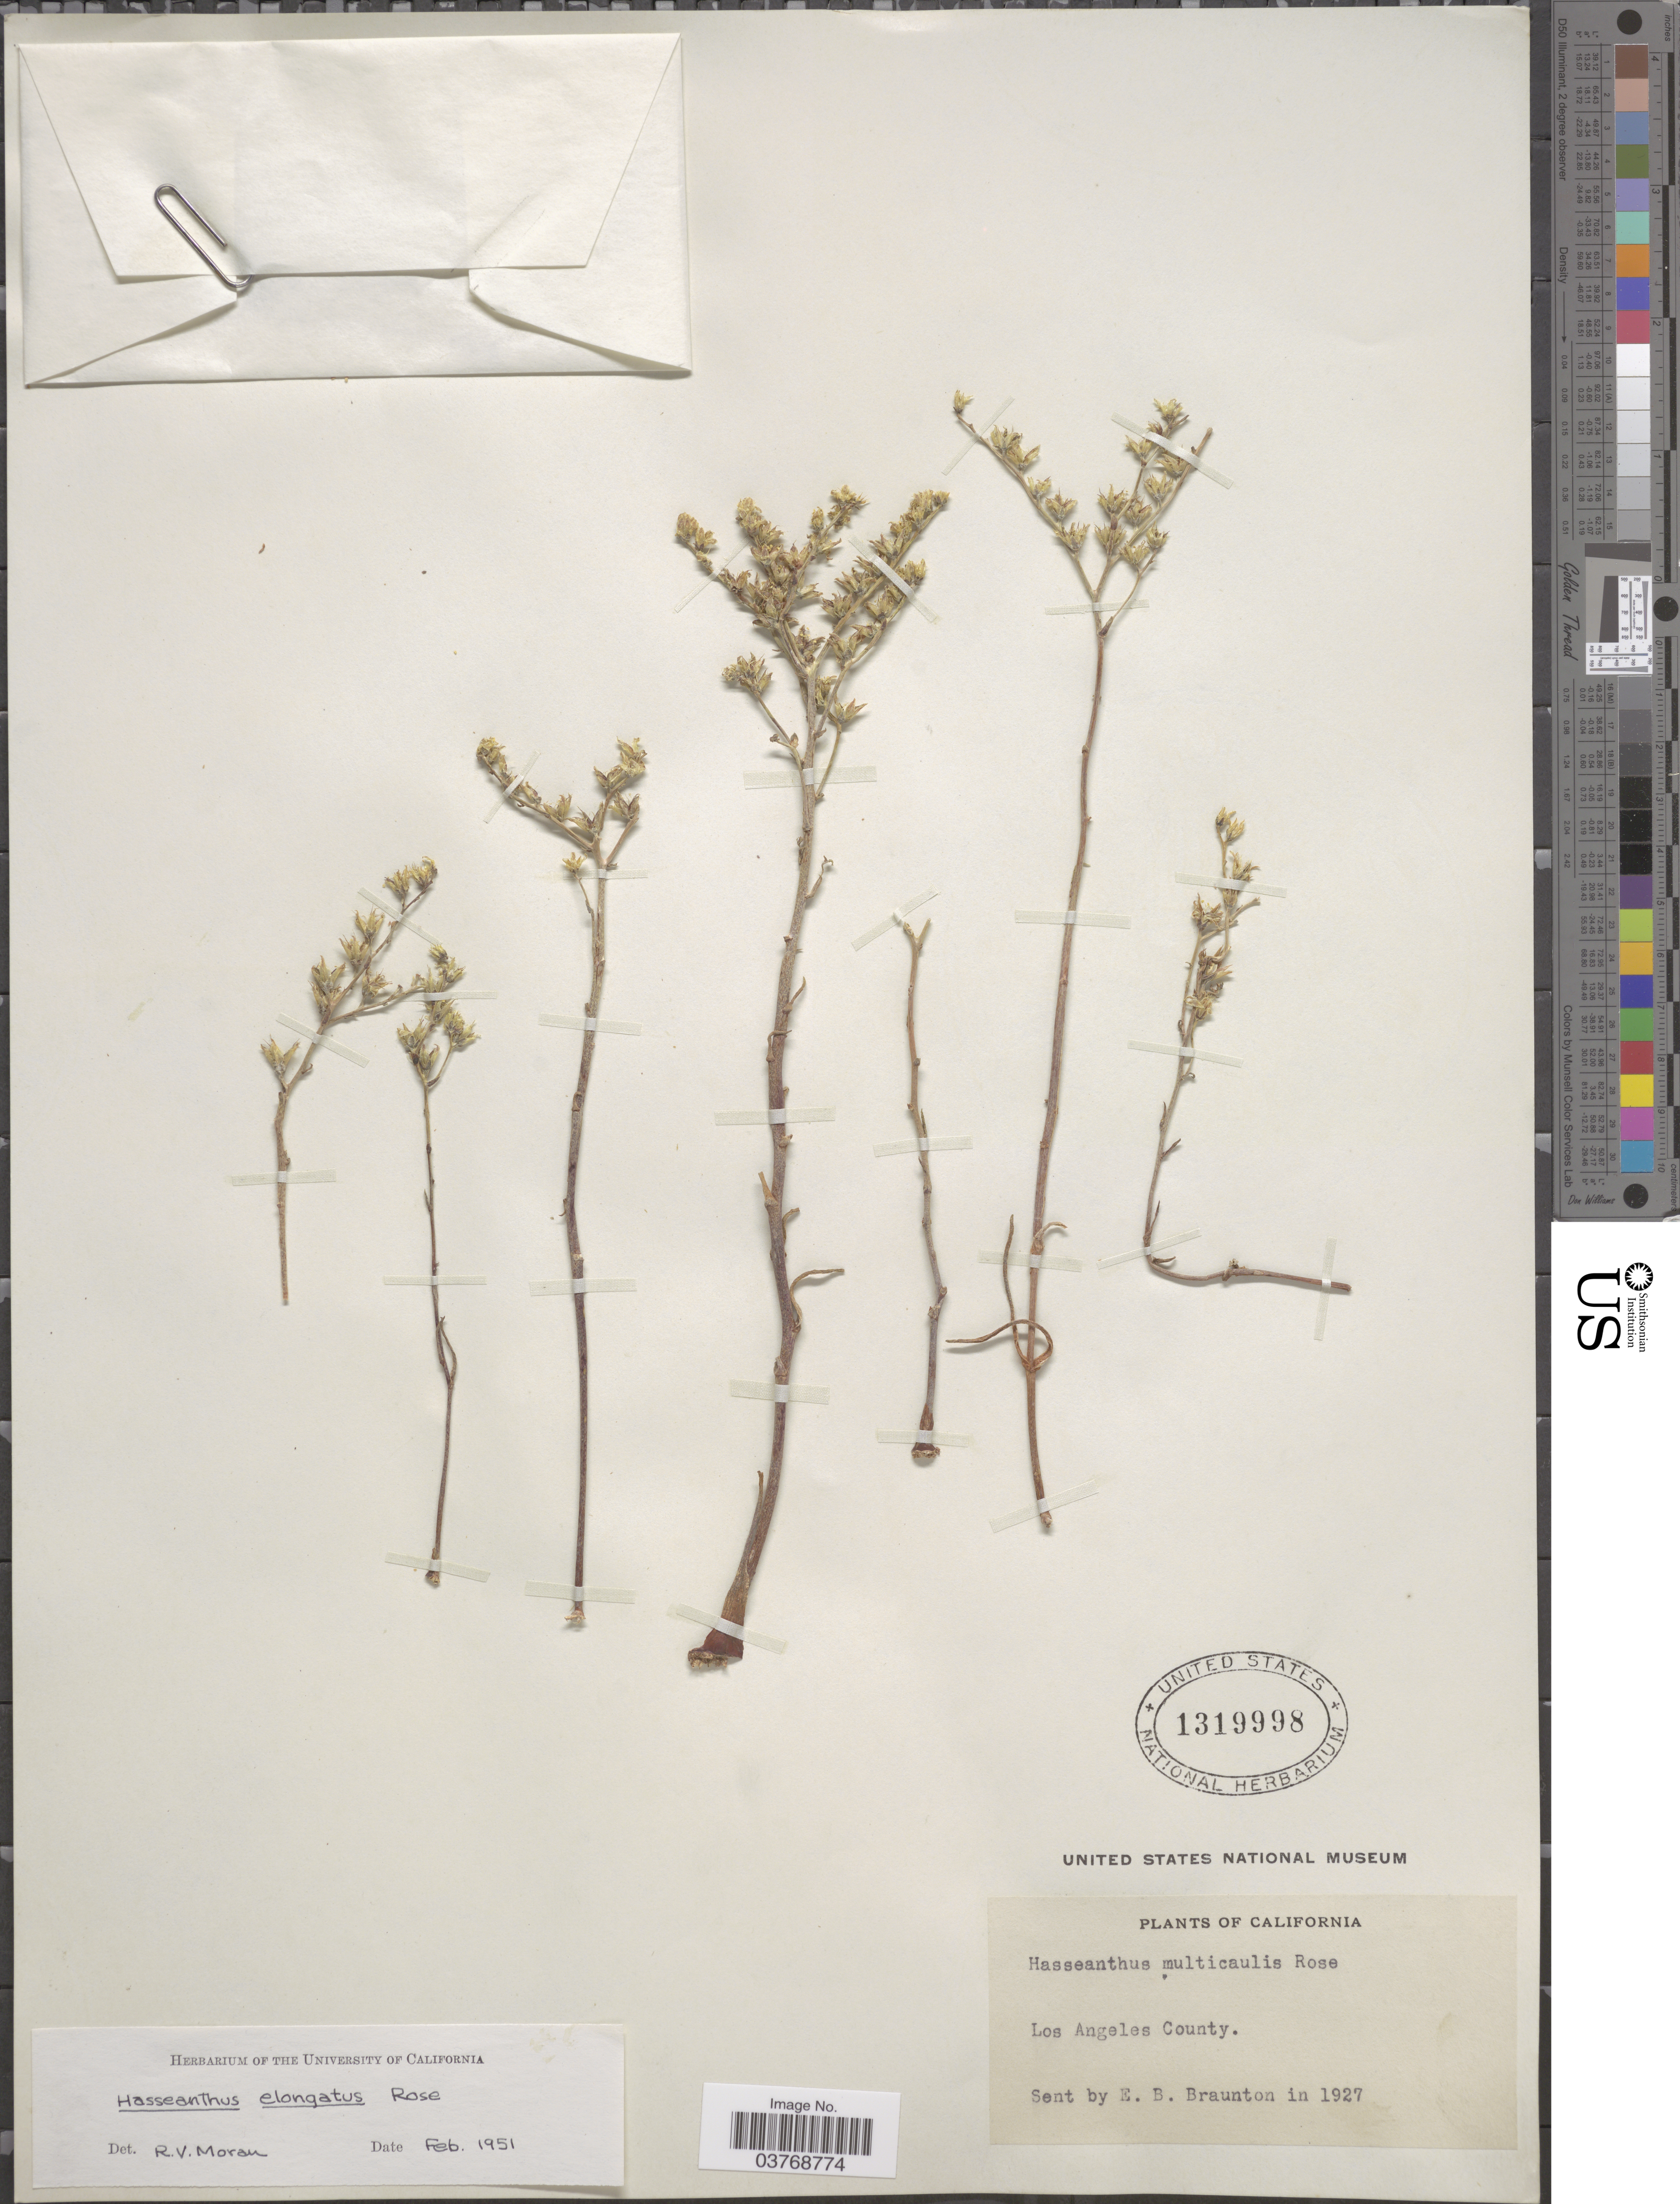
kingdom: Plantae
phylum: Tracheophyta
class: Magnoliopsida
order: Saxifragales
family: Crassulaceae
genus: Dudleya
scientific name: Dudleya multicaulis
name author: (Rose) Moran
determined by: Strong, Mark T., (BOT), Smithsonian Institution - National Museum of Natural History (UNITED STATES)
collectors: E. Braunton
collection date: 1927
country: United States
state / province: California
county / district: Los Angeles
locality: Los Angeles County.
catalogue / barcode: US 1319998